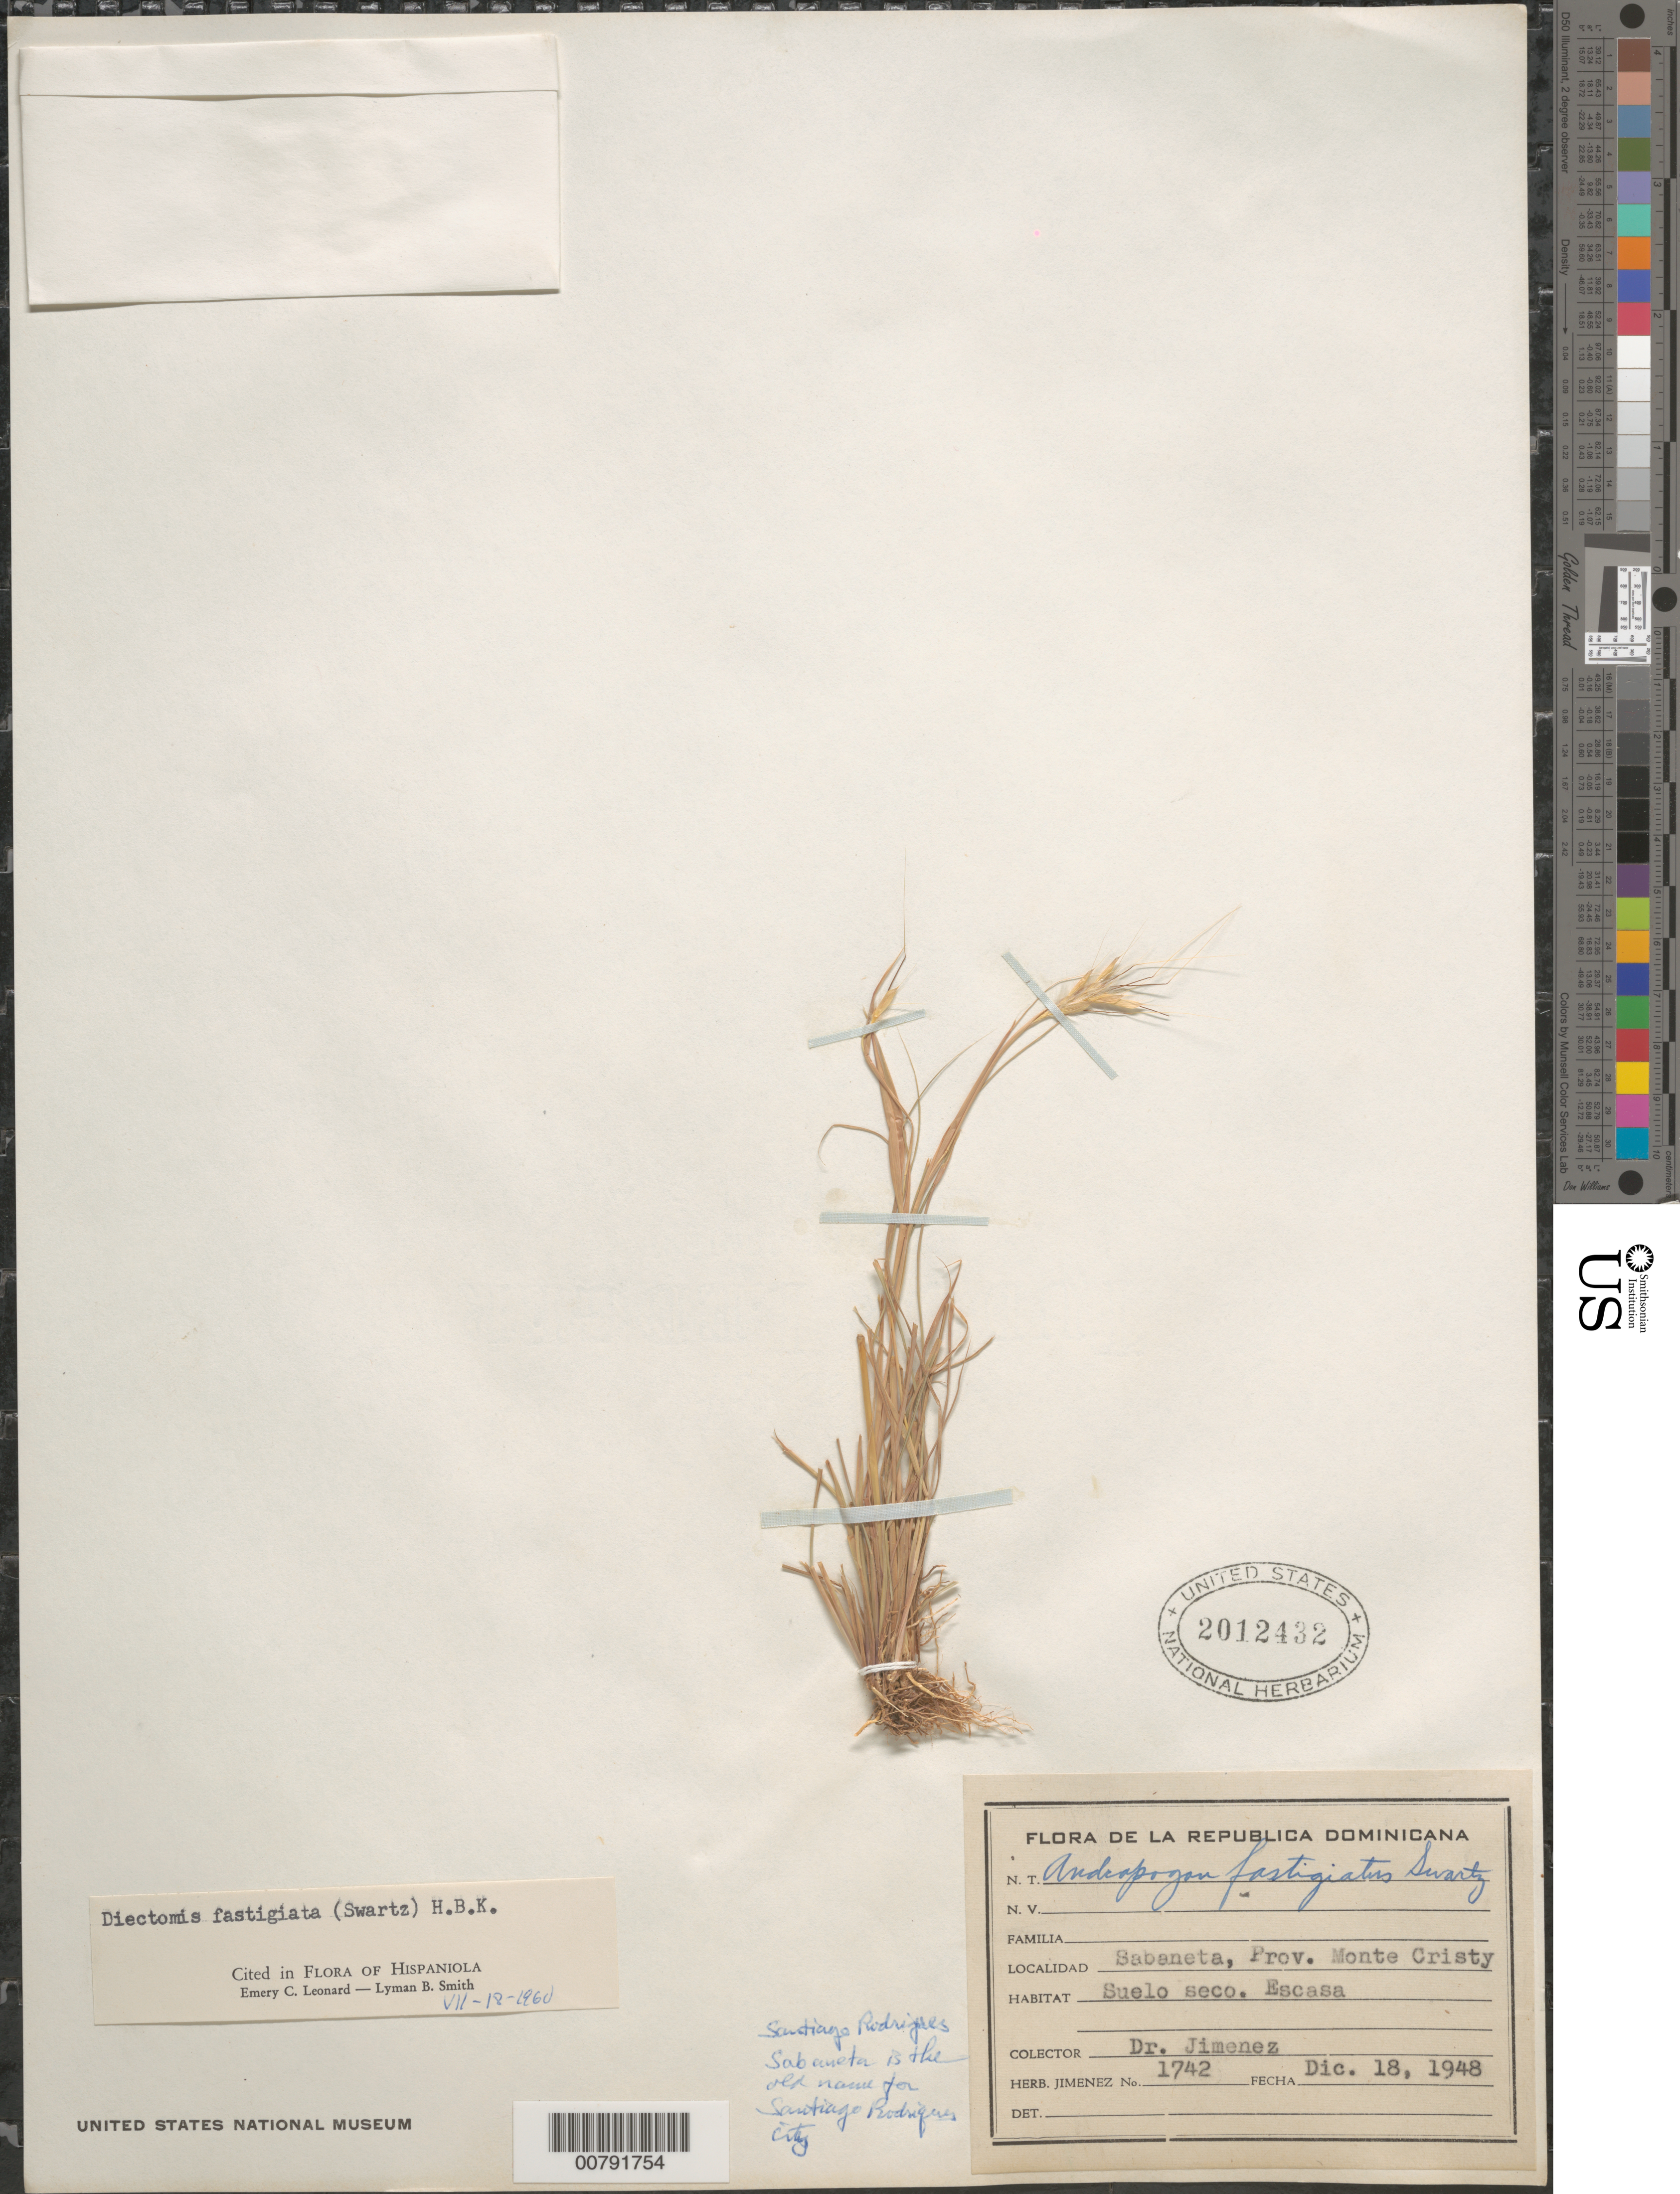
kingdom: Plantae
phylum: Tracheophyta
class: Liliopsida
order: Poales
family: Poaceae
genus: Andropogon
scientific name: Andropogon fastigiatus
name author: Sw.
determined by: Leonard, E. C.; Smith, L. B.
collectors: J. J. Jiménez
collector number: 1742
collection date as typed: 18 Dec 1948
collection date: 1948-12-18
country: Dominican Republic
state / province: Santiago Rodríguez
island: Hispaniola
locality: Santiago Rodriguez city (Sabaneta)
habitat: Suelo seco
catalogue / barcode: US 2012432